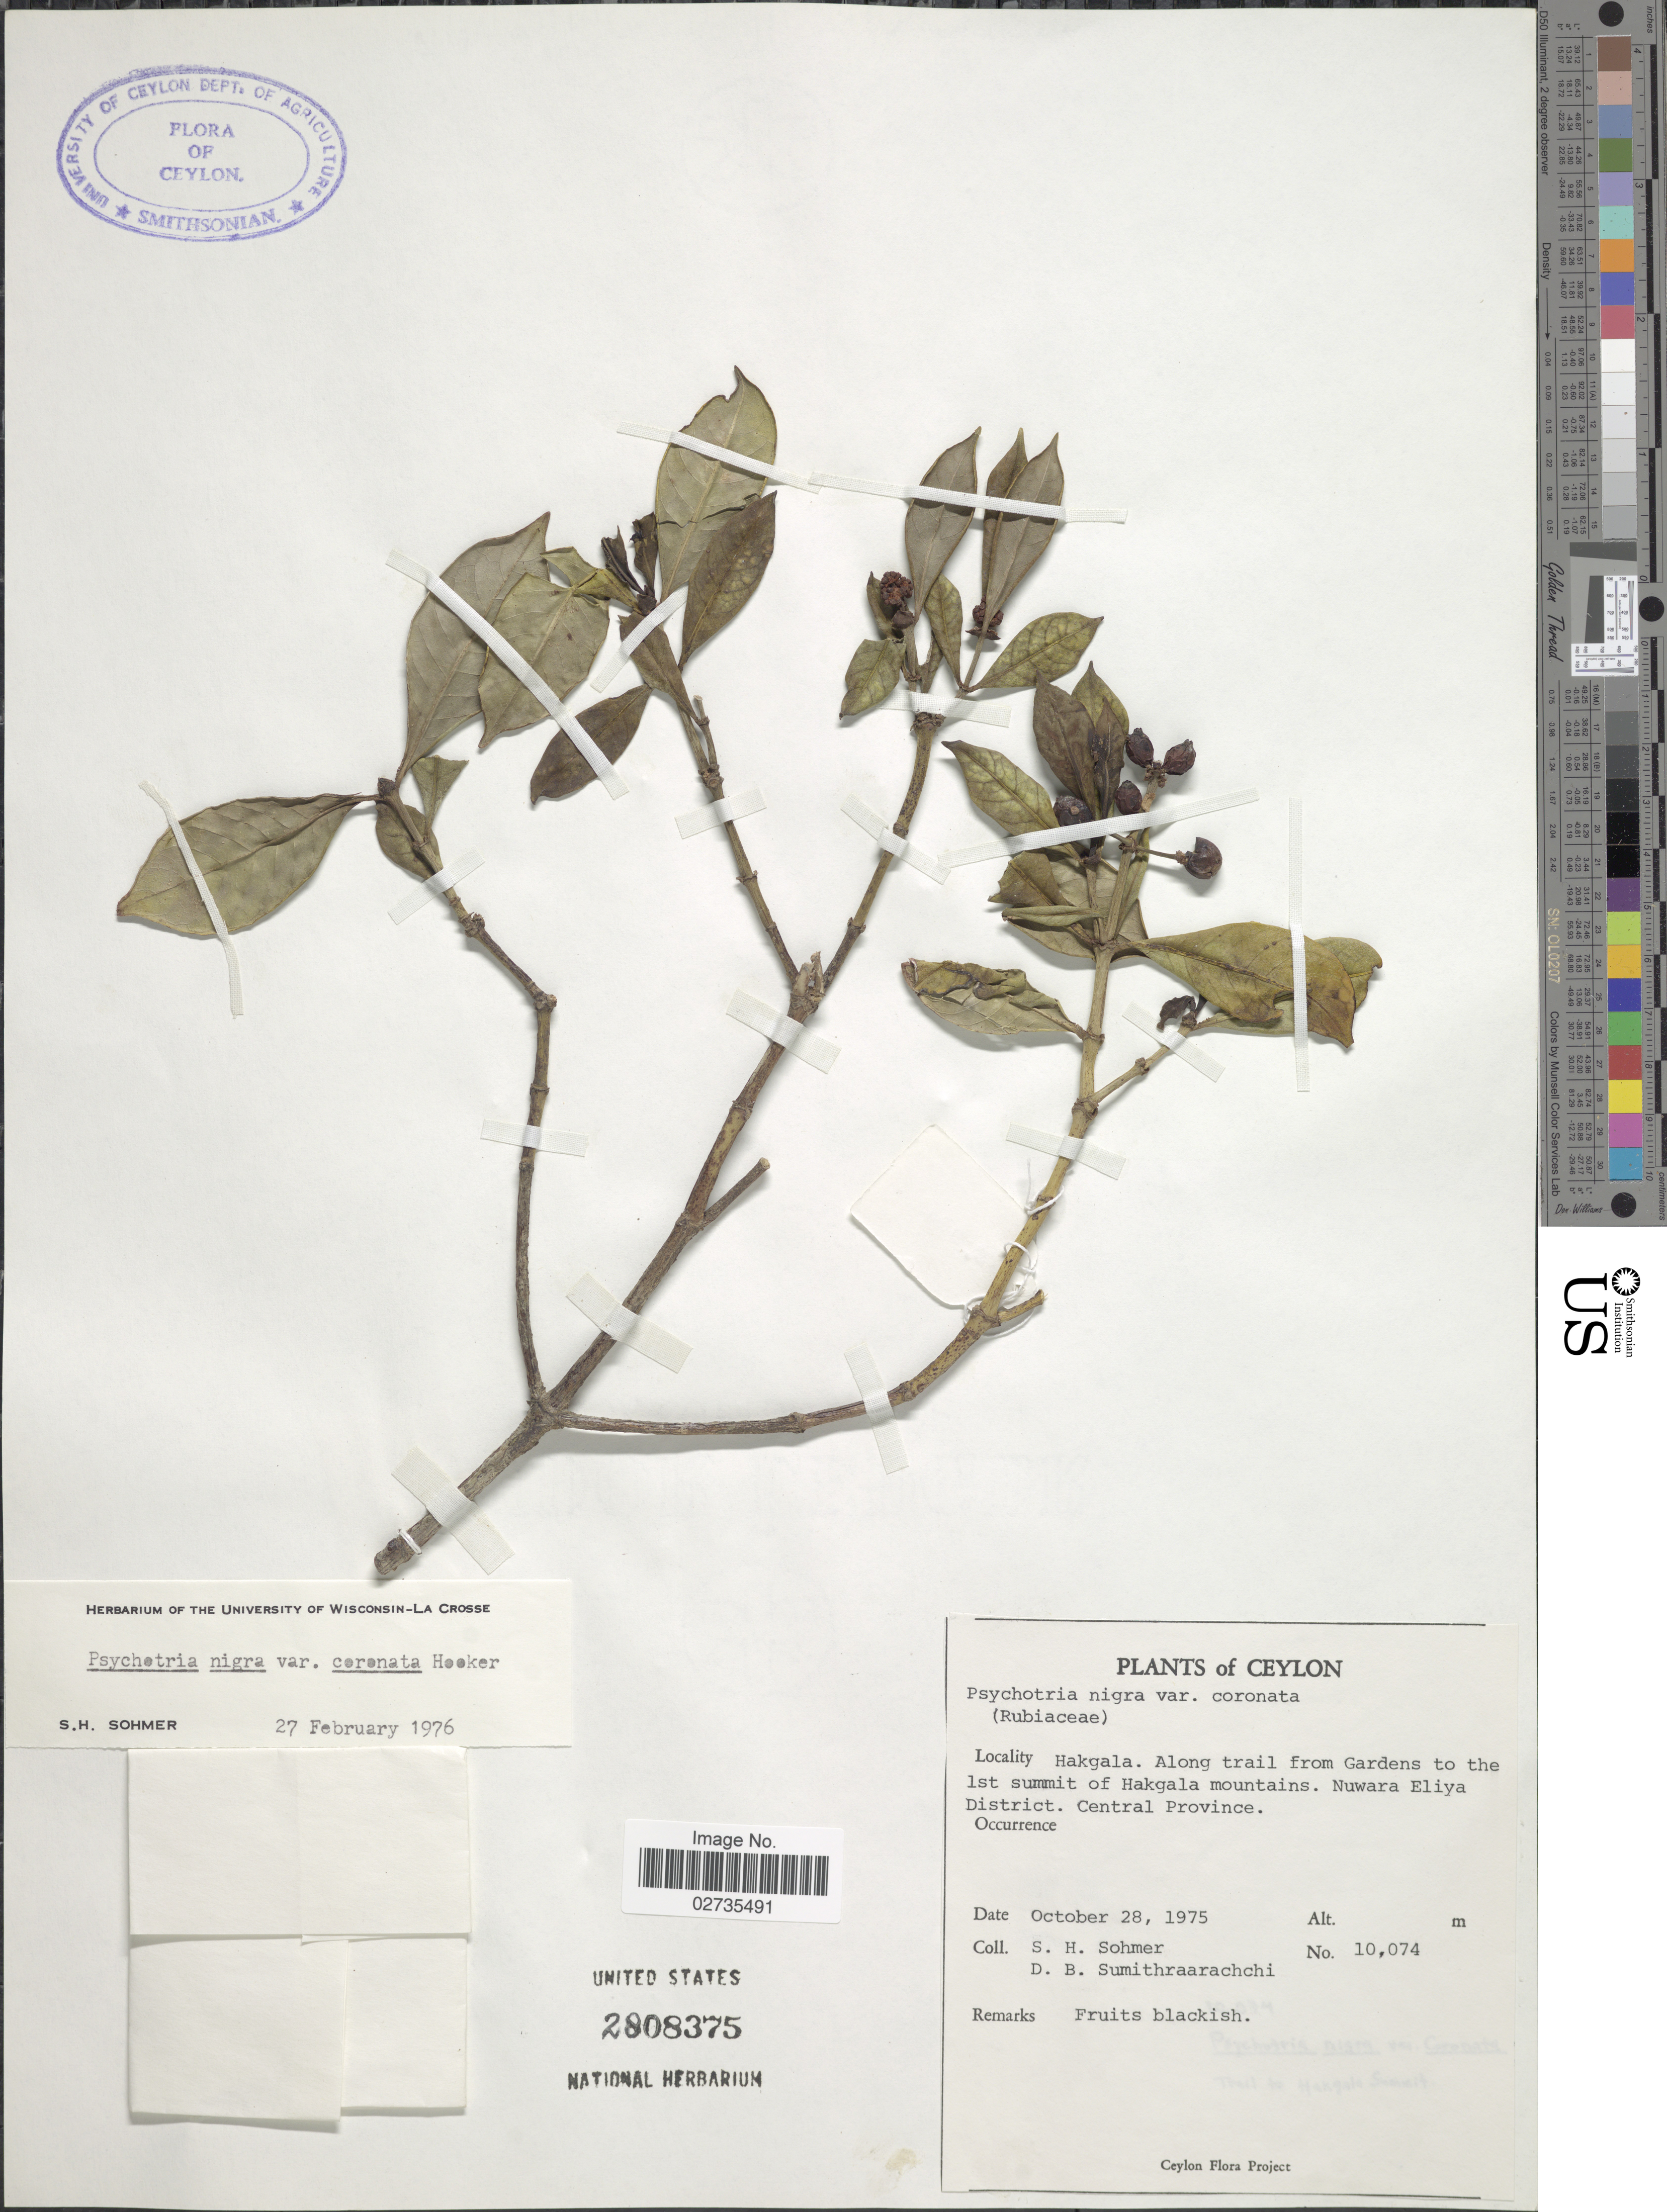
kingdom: Plantae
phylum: Tracheophyta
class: Magnoliopsida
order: Gentianales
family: Rubiaceae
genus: Psychotria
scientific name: Psychotria thwaitesii var. coronata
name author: Hook. f.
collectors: S. H. Sohmer & D. B. Sumithraarachchi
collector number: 10074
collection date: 1975-10-28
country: Sri Lanka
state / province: Central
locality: Ceylon. Hakgala. Along trail from Gardens to the 1st summit of Hakgala mountains. Nuwara Eliya District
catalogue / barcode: US 2808375